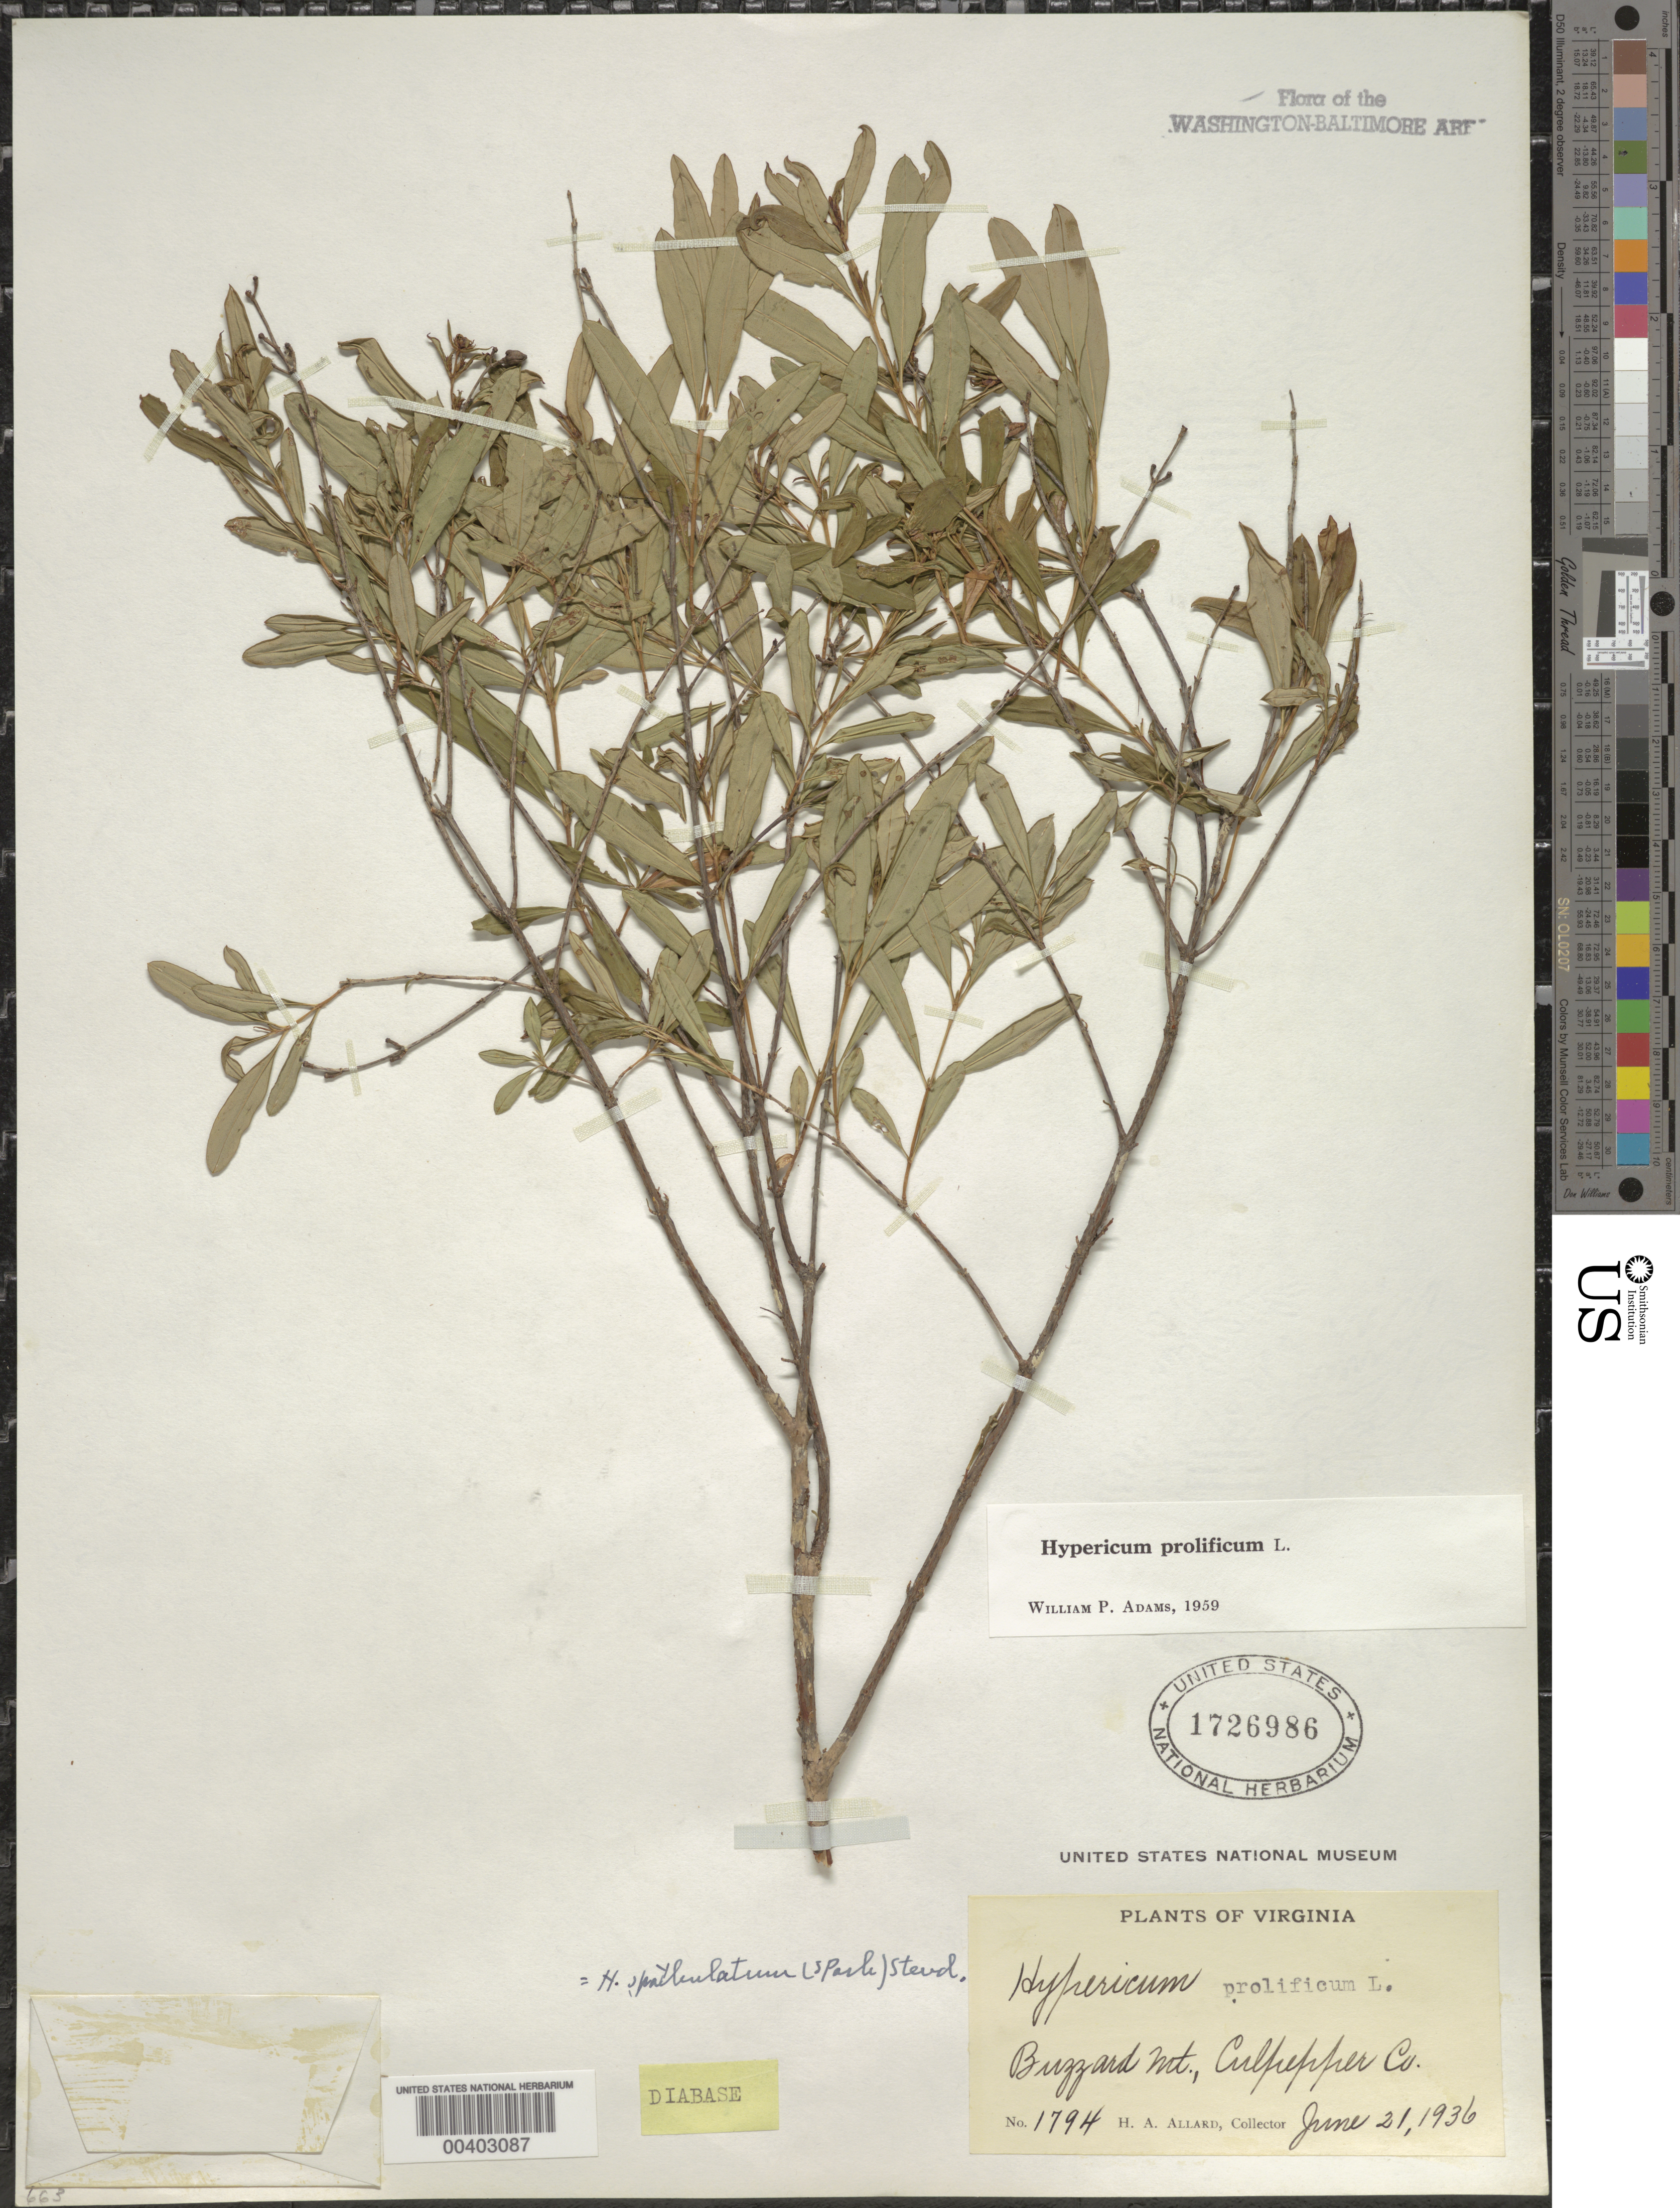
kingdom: Plantae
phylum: Tracheophyta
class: Magnoliopsida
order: Malpighiales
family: Hypericaceae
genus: Hypericum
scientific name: Hypericum prolificum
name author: L.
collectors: H. A. Allard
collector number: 1794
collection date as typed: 21 Jun 1936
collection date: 1936-06-21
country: United States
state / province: Virginia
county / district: Culpeper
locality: Buzzard Mountain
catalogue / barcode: US 1726986